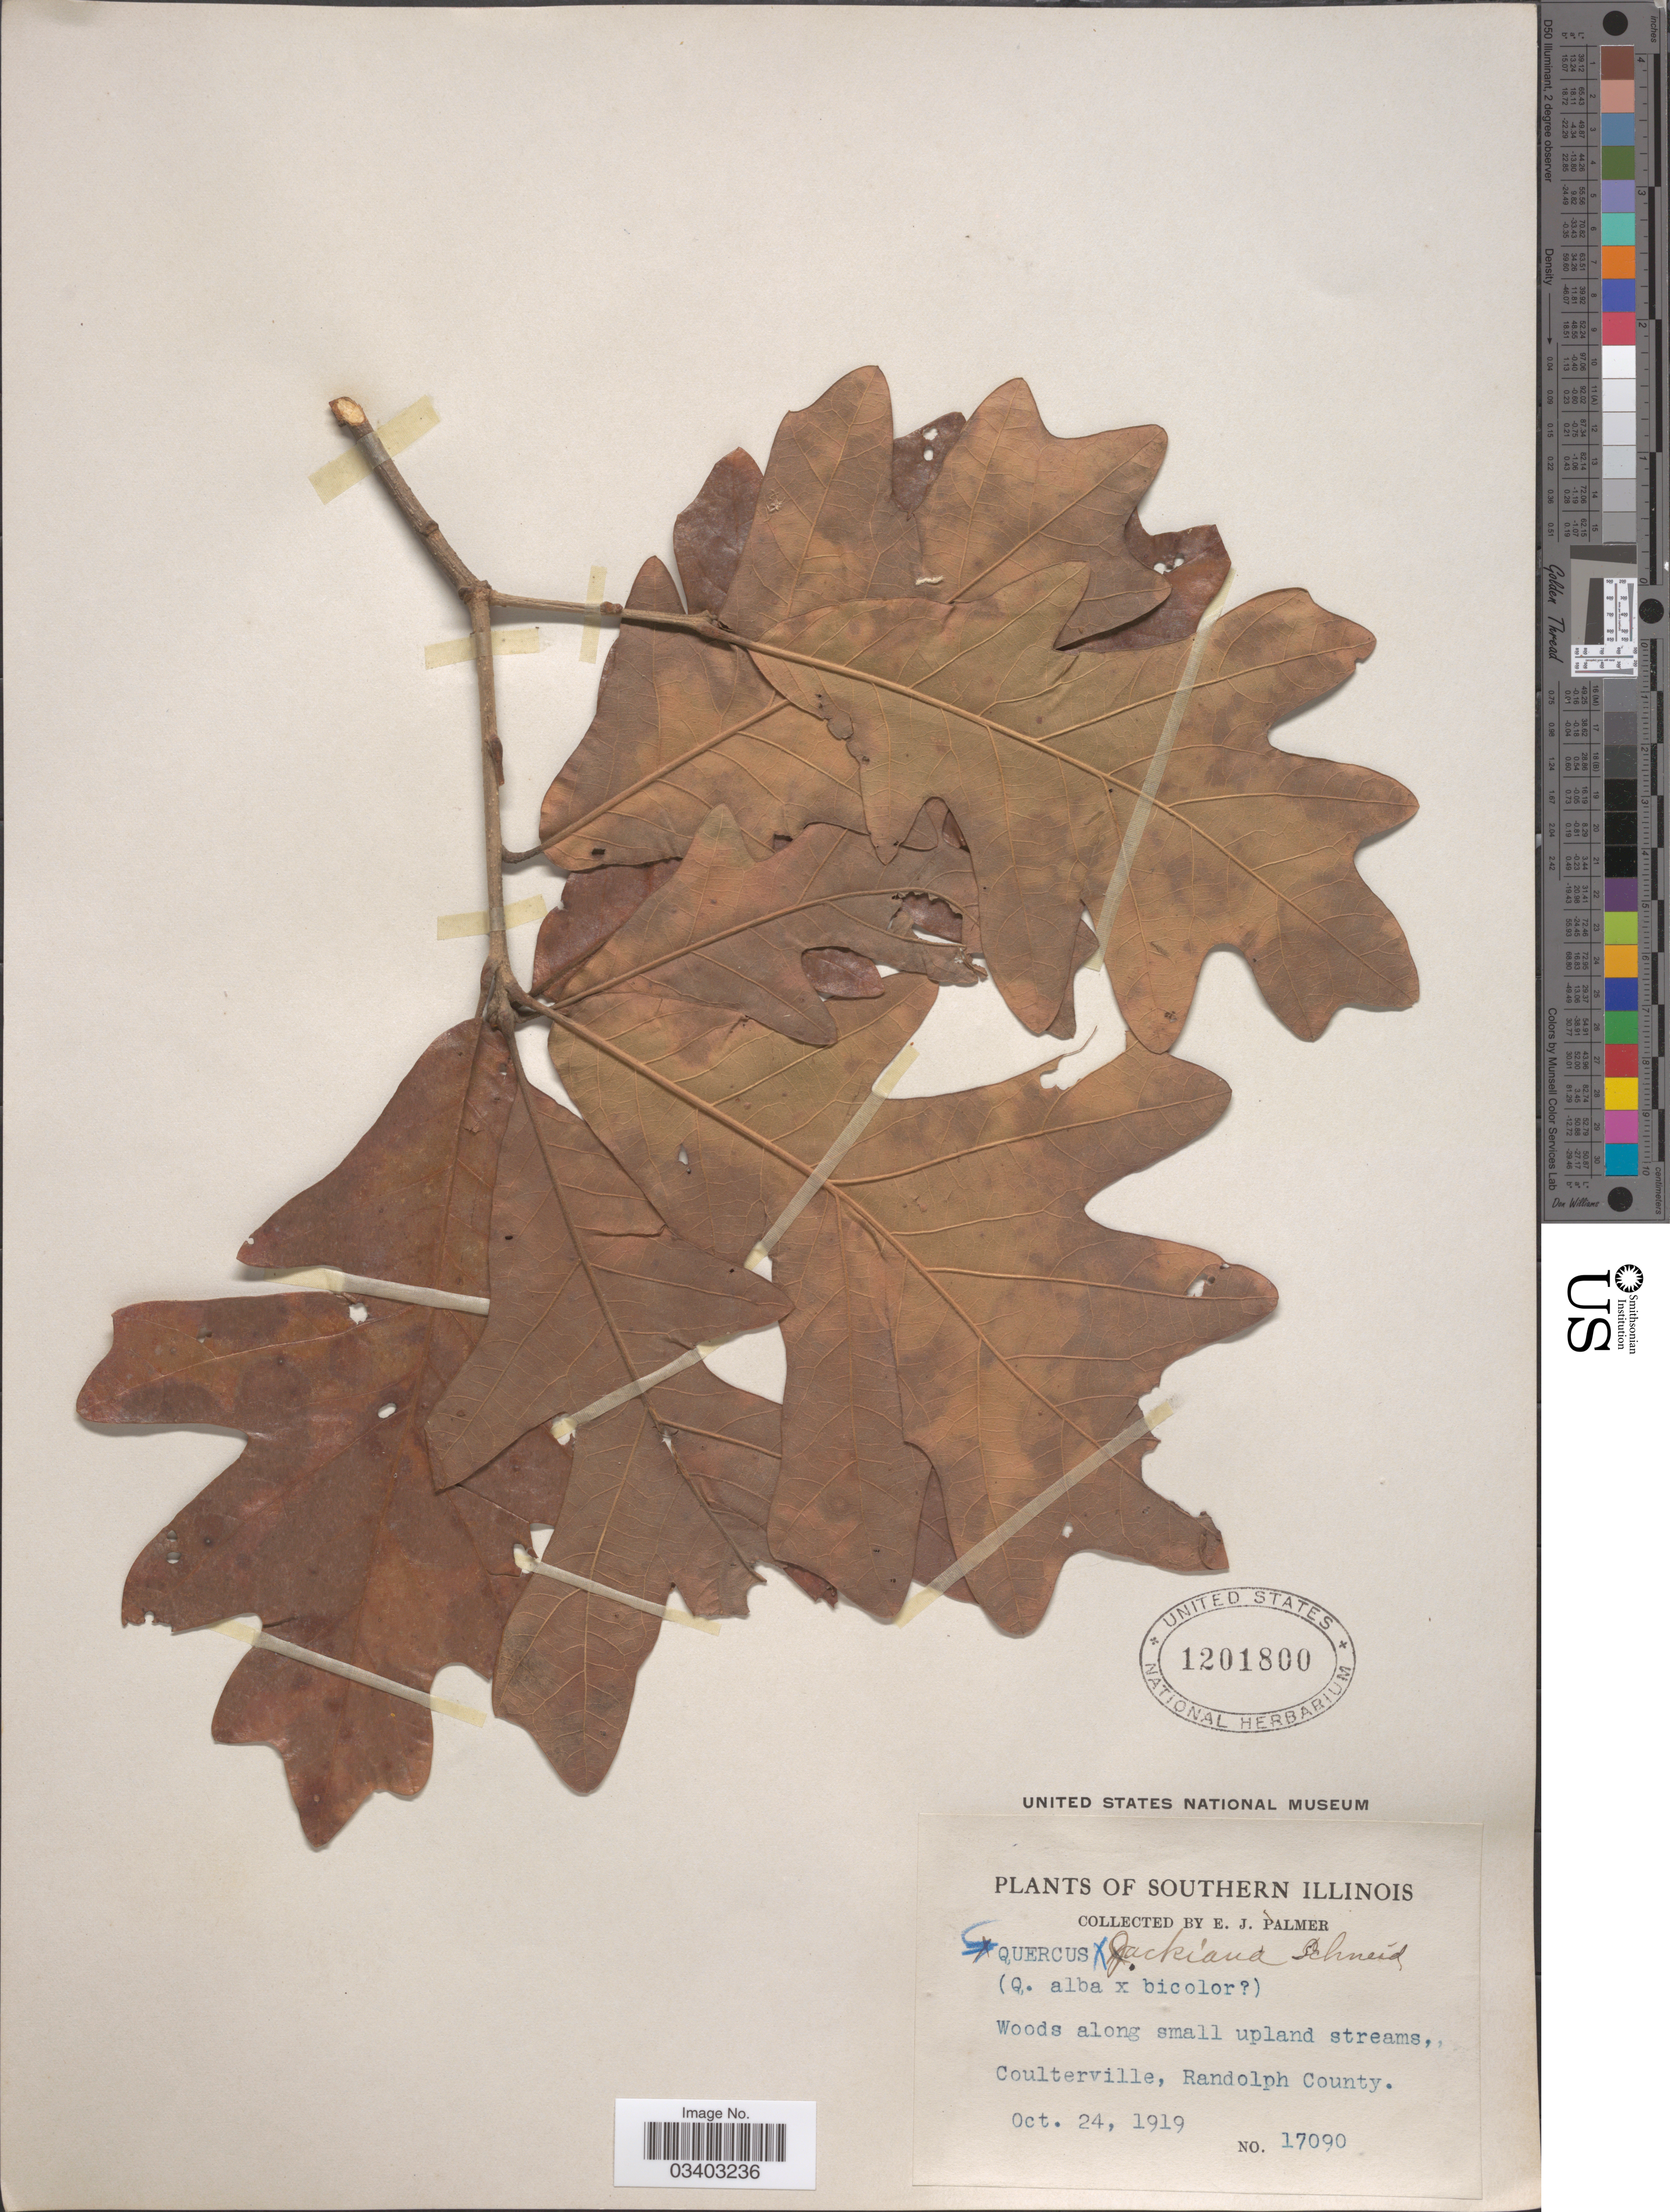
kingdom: Plantae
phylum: Tracheophyta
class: Magnoliopsida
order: Fagales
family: Fagaceae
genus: Quercus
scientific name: Quercus alba x Q. bicolor Willd.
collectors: E. J. Palmer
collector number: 17090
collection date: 1919-10-24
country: United States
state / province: Illinois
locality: Southern Illinois. Woods along small upland streams, Coulterville, Randolph County.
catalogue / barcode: US 1201800